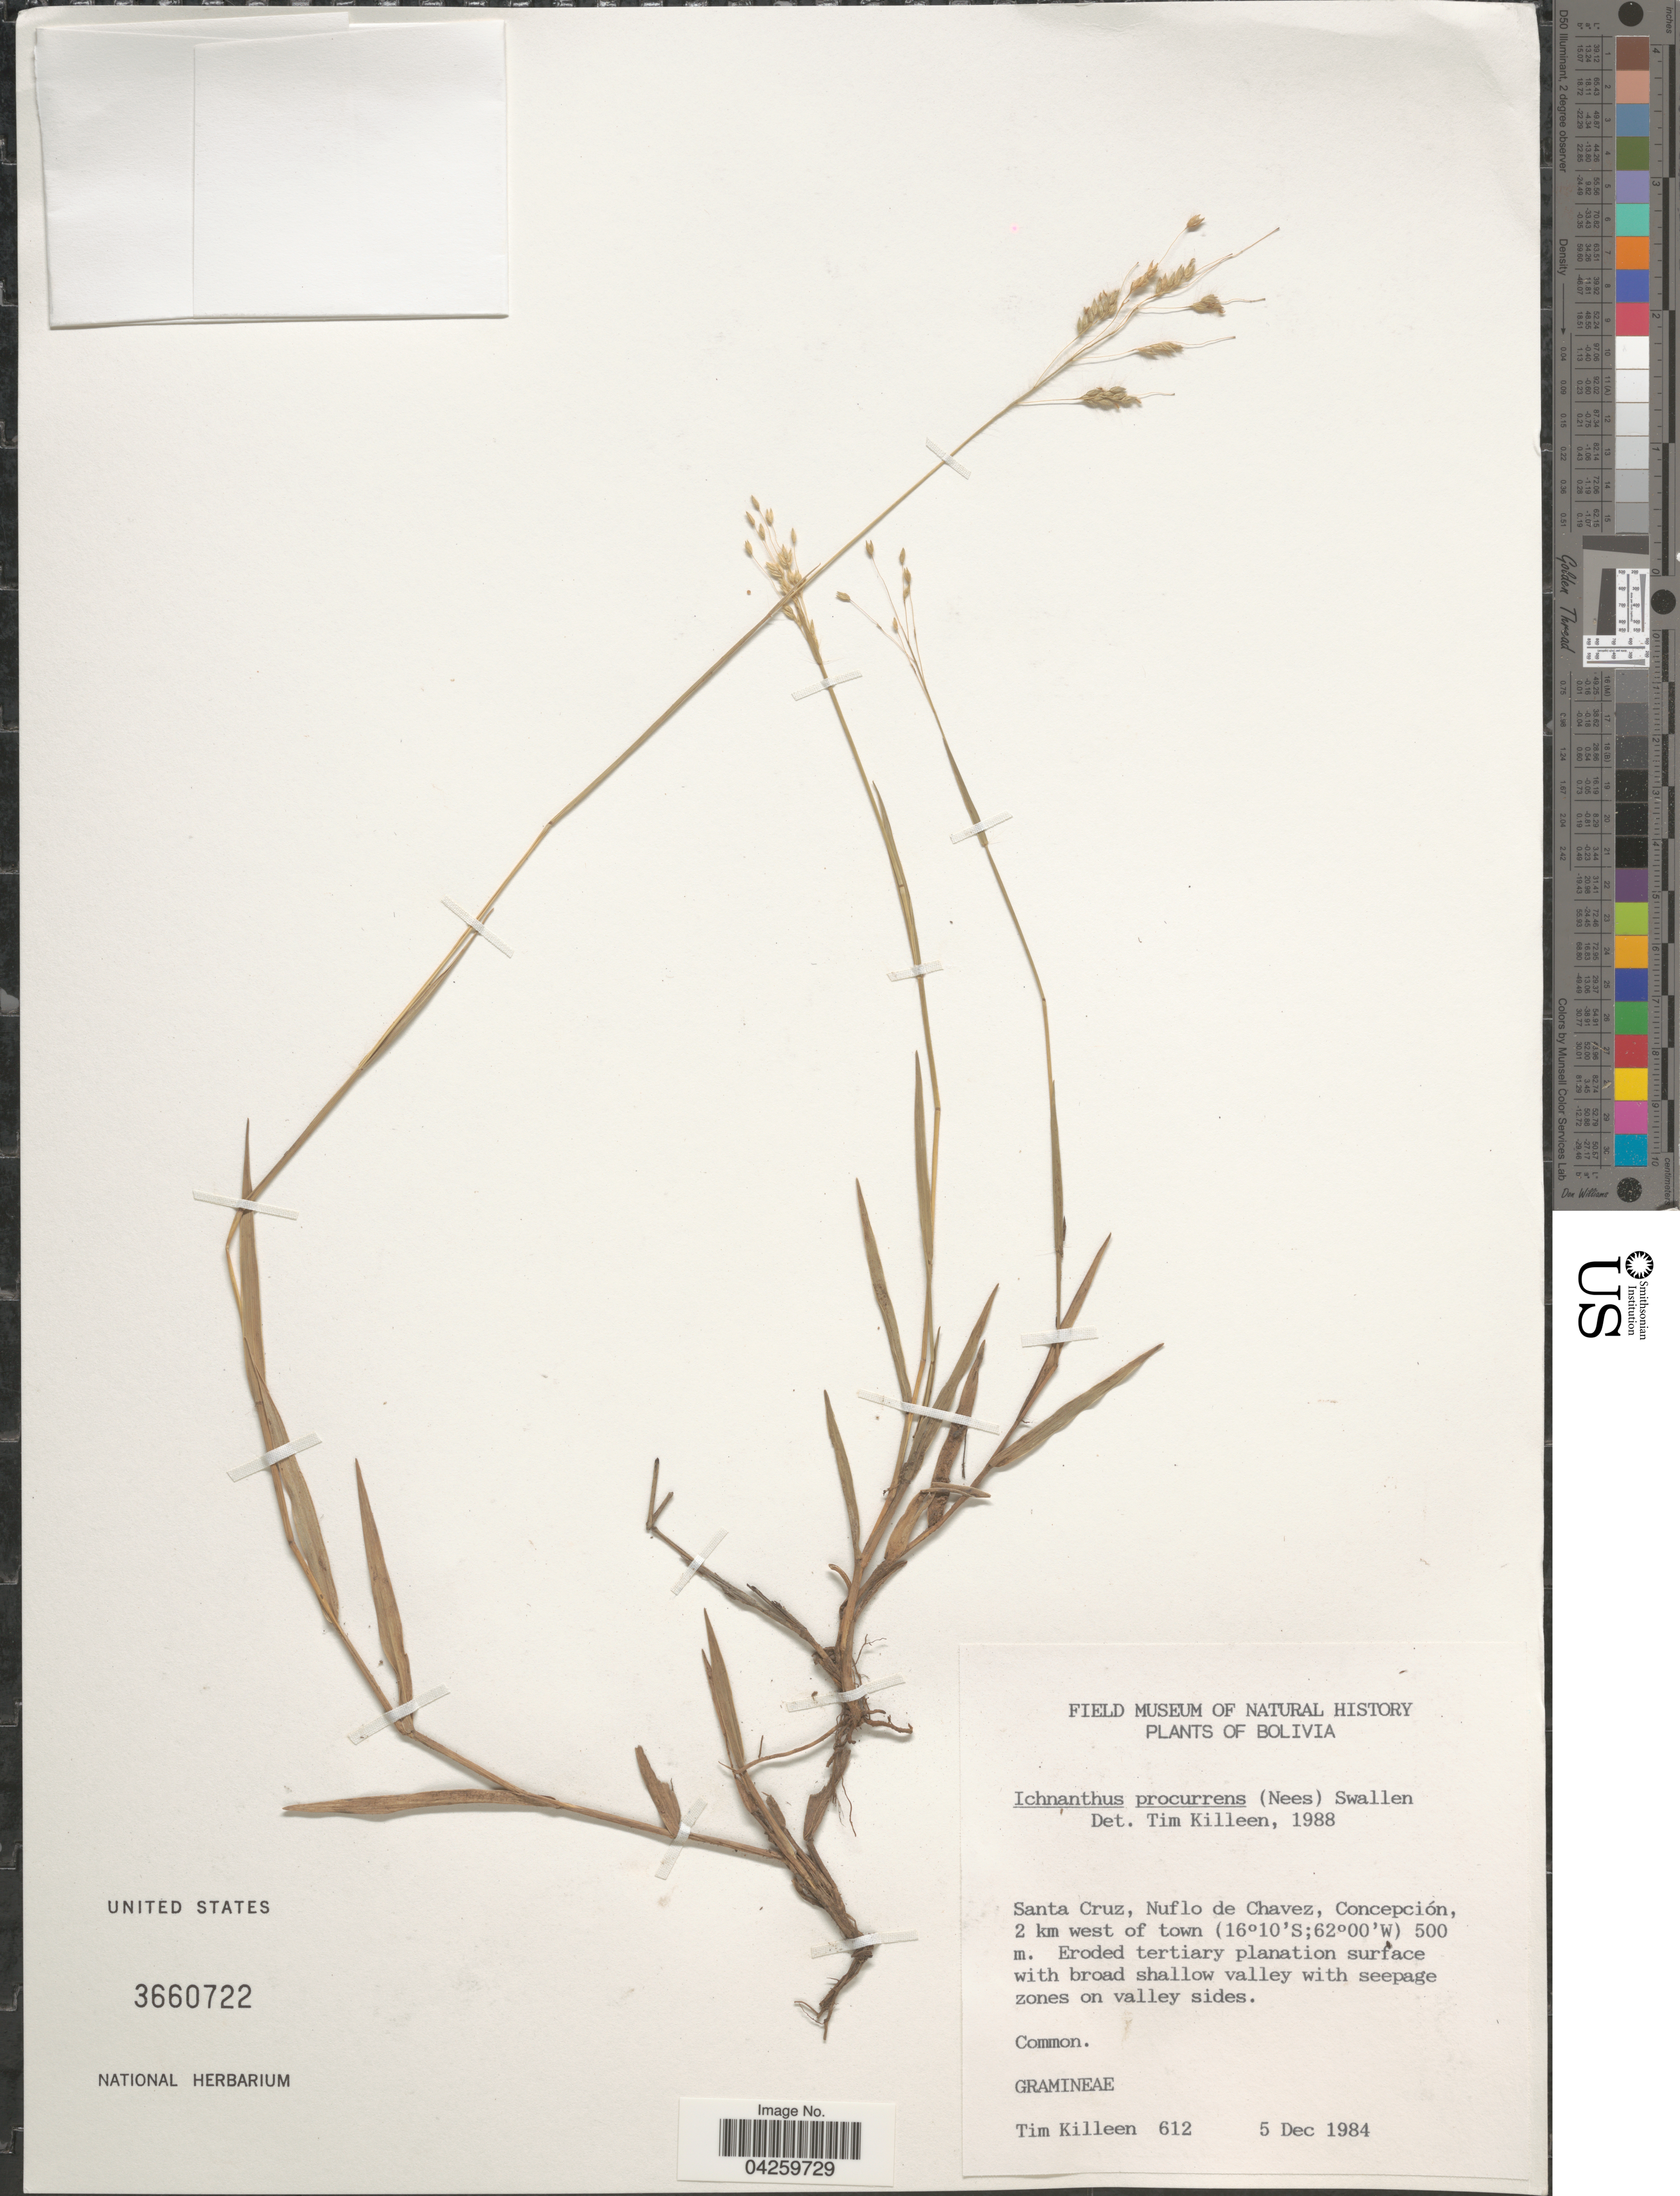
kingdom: Plantae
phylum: Tracheophyta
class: Liliopsida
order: Poales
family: Poaceae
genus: Ichnanthus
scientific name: Ichnanthus procurrens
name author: (Nees ex Trin.) Swallen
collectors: T. J. Killeen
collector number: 612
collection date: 1984-12-05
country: Bolivia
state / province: Santa Cruz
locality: Nuflo de Chavez, Concepción, 2 km west of town.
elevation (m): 500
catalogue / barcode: US 3660722